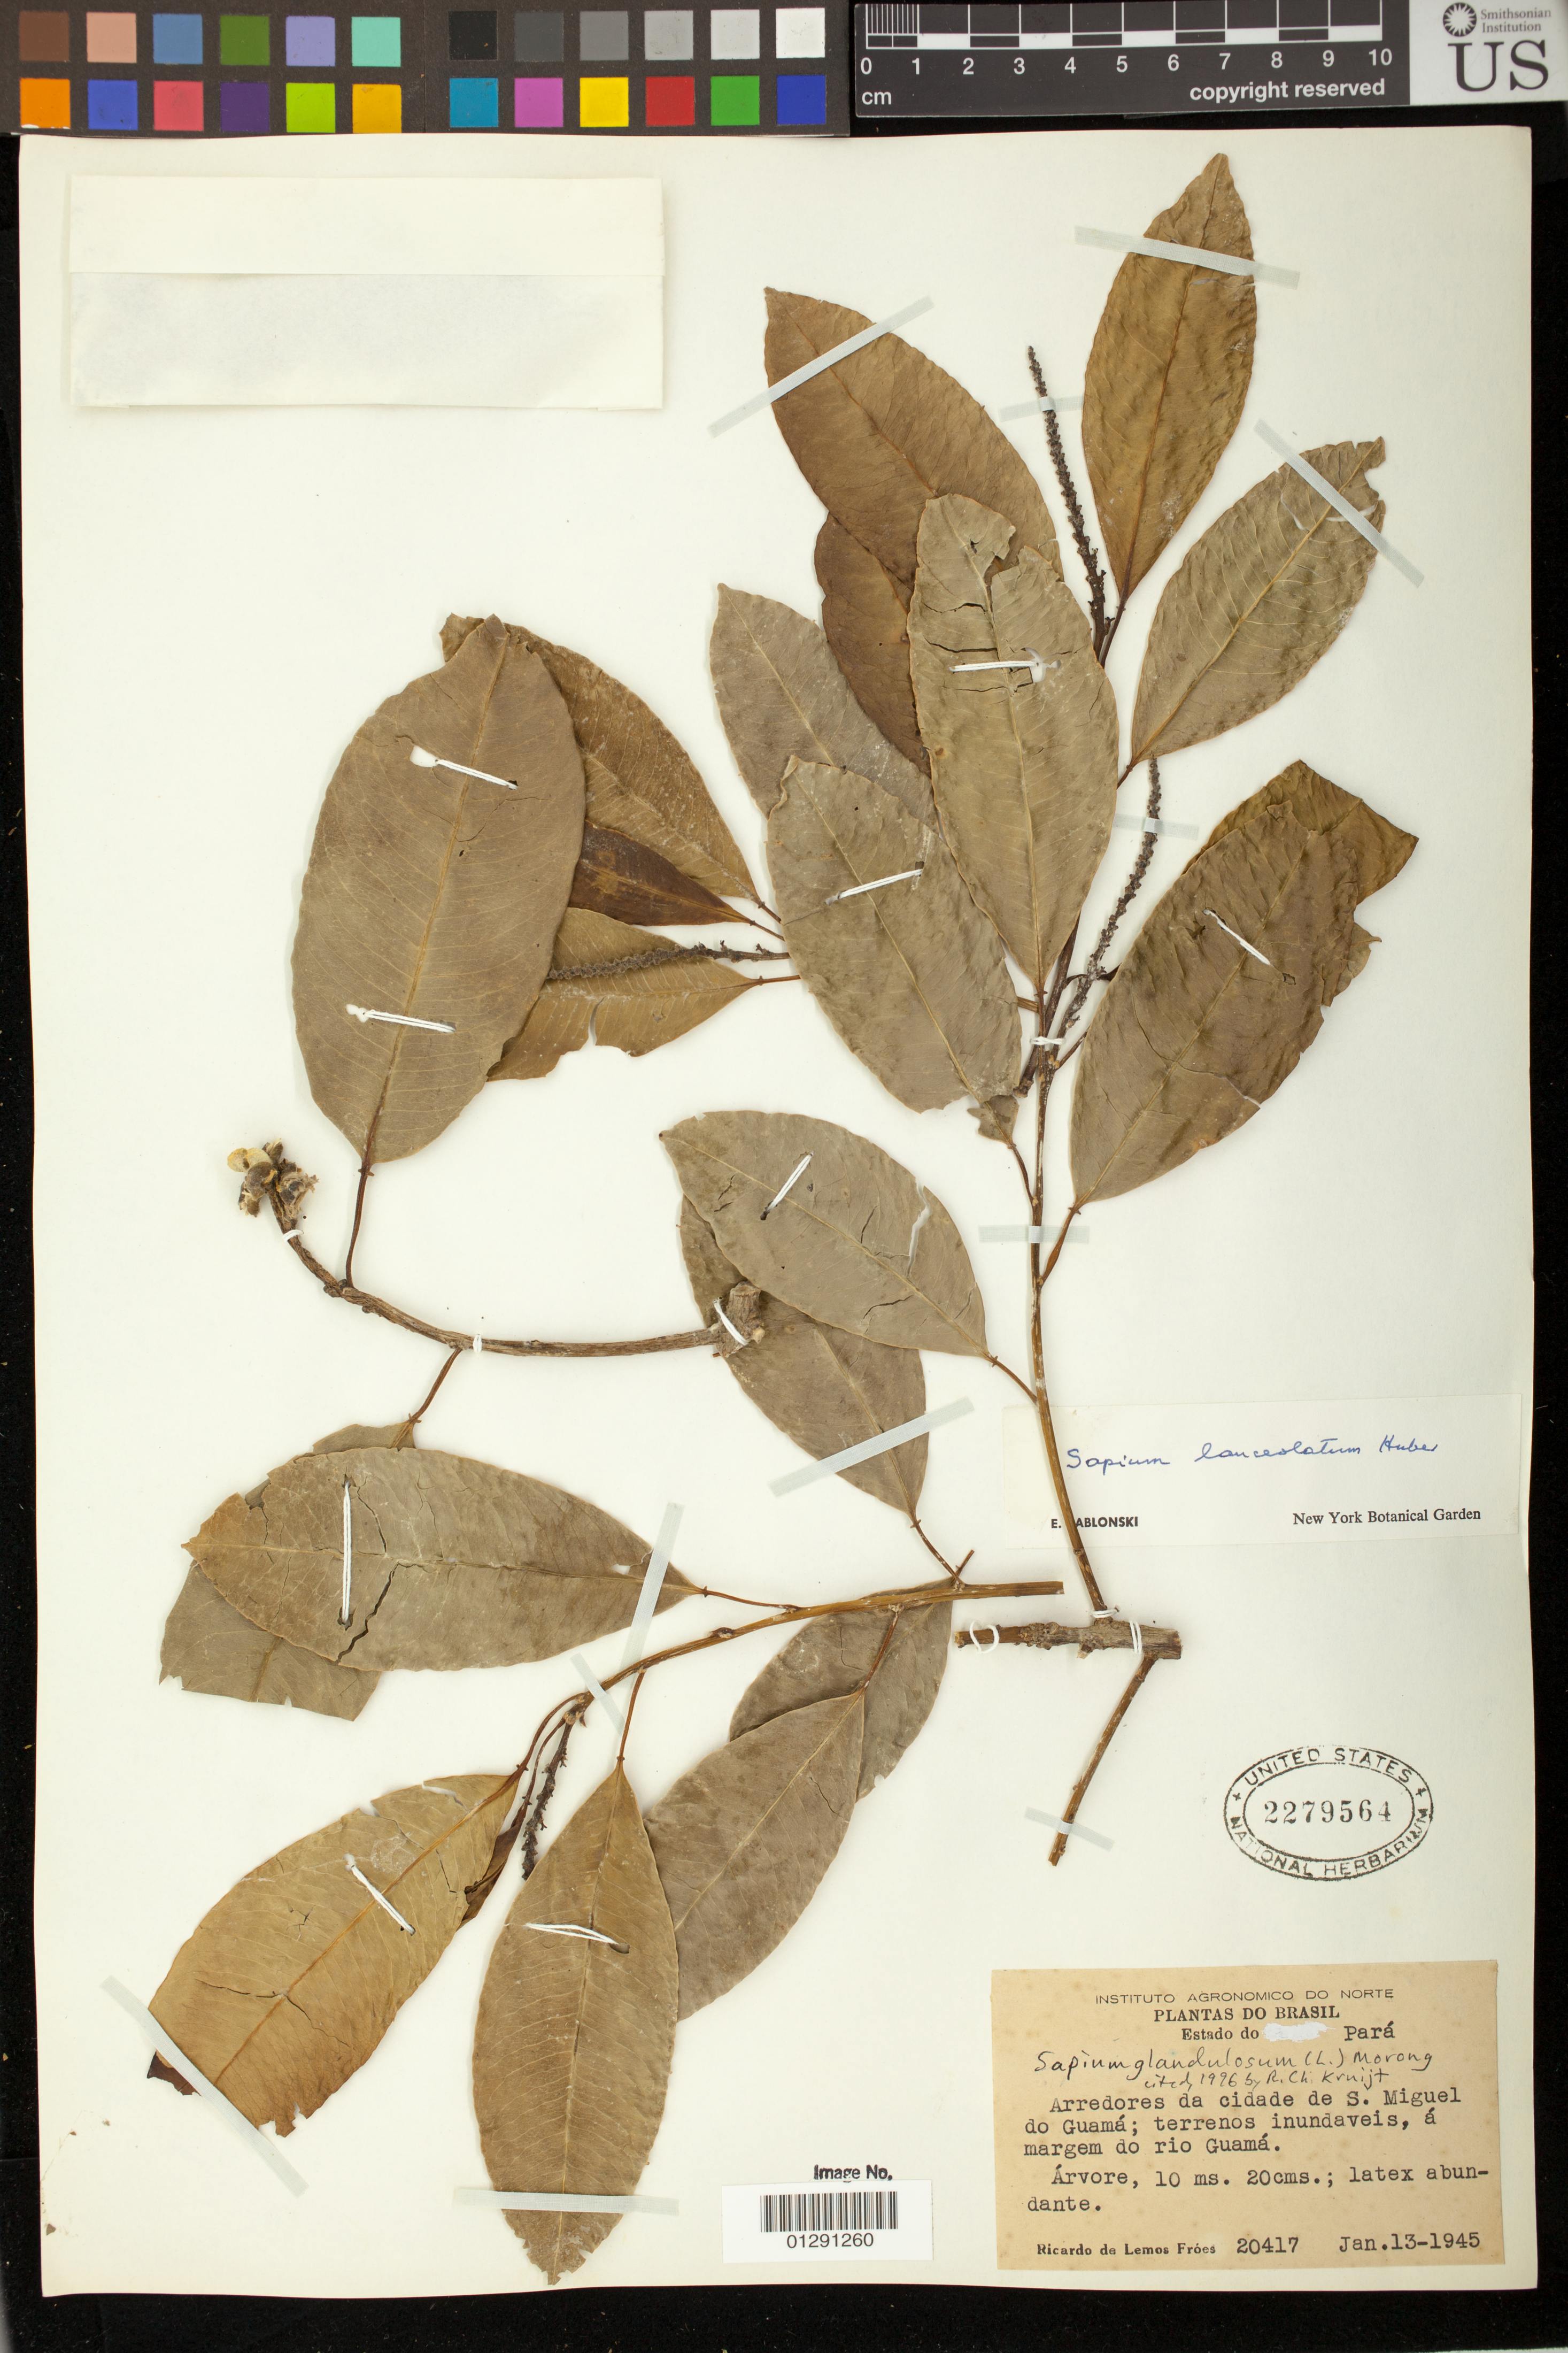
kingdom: Plantae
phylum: Tracheophyta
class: Magnoliopsida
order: Malpighiales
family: Euphorbiaceae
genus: Sapium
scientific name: Sapium glandulatum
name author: (Vell.) Pax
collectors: R. L. Fróes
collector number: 20417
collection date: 1945-01-13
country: Brazil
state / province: Para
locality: Arredores de cidade de S. Miguel do Guama; terrenos inundaveis, a margem do rio Guamá.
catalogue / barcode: US 2279564